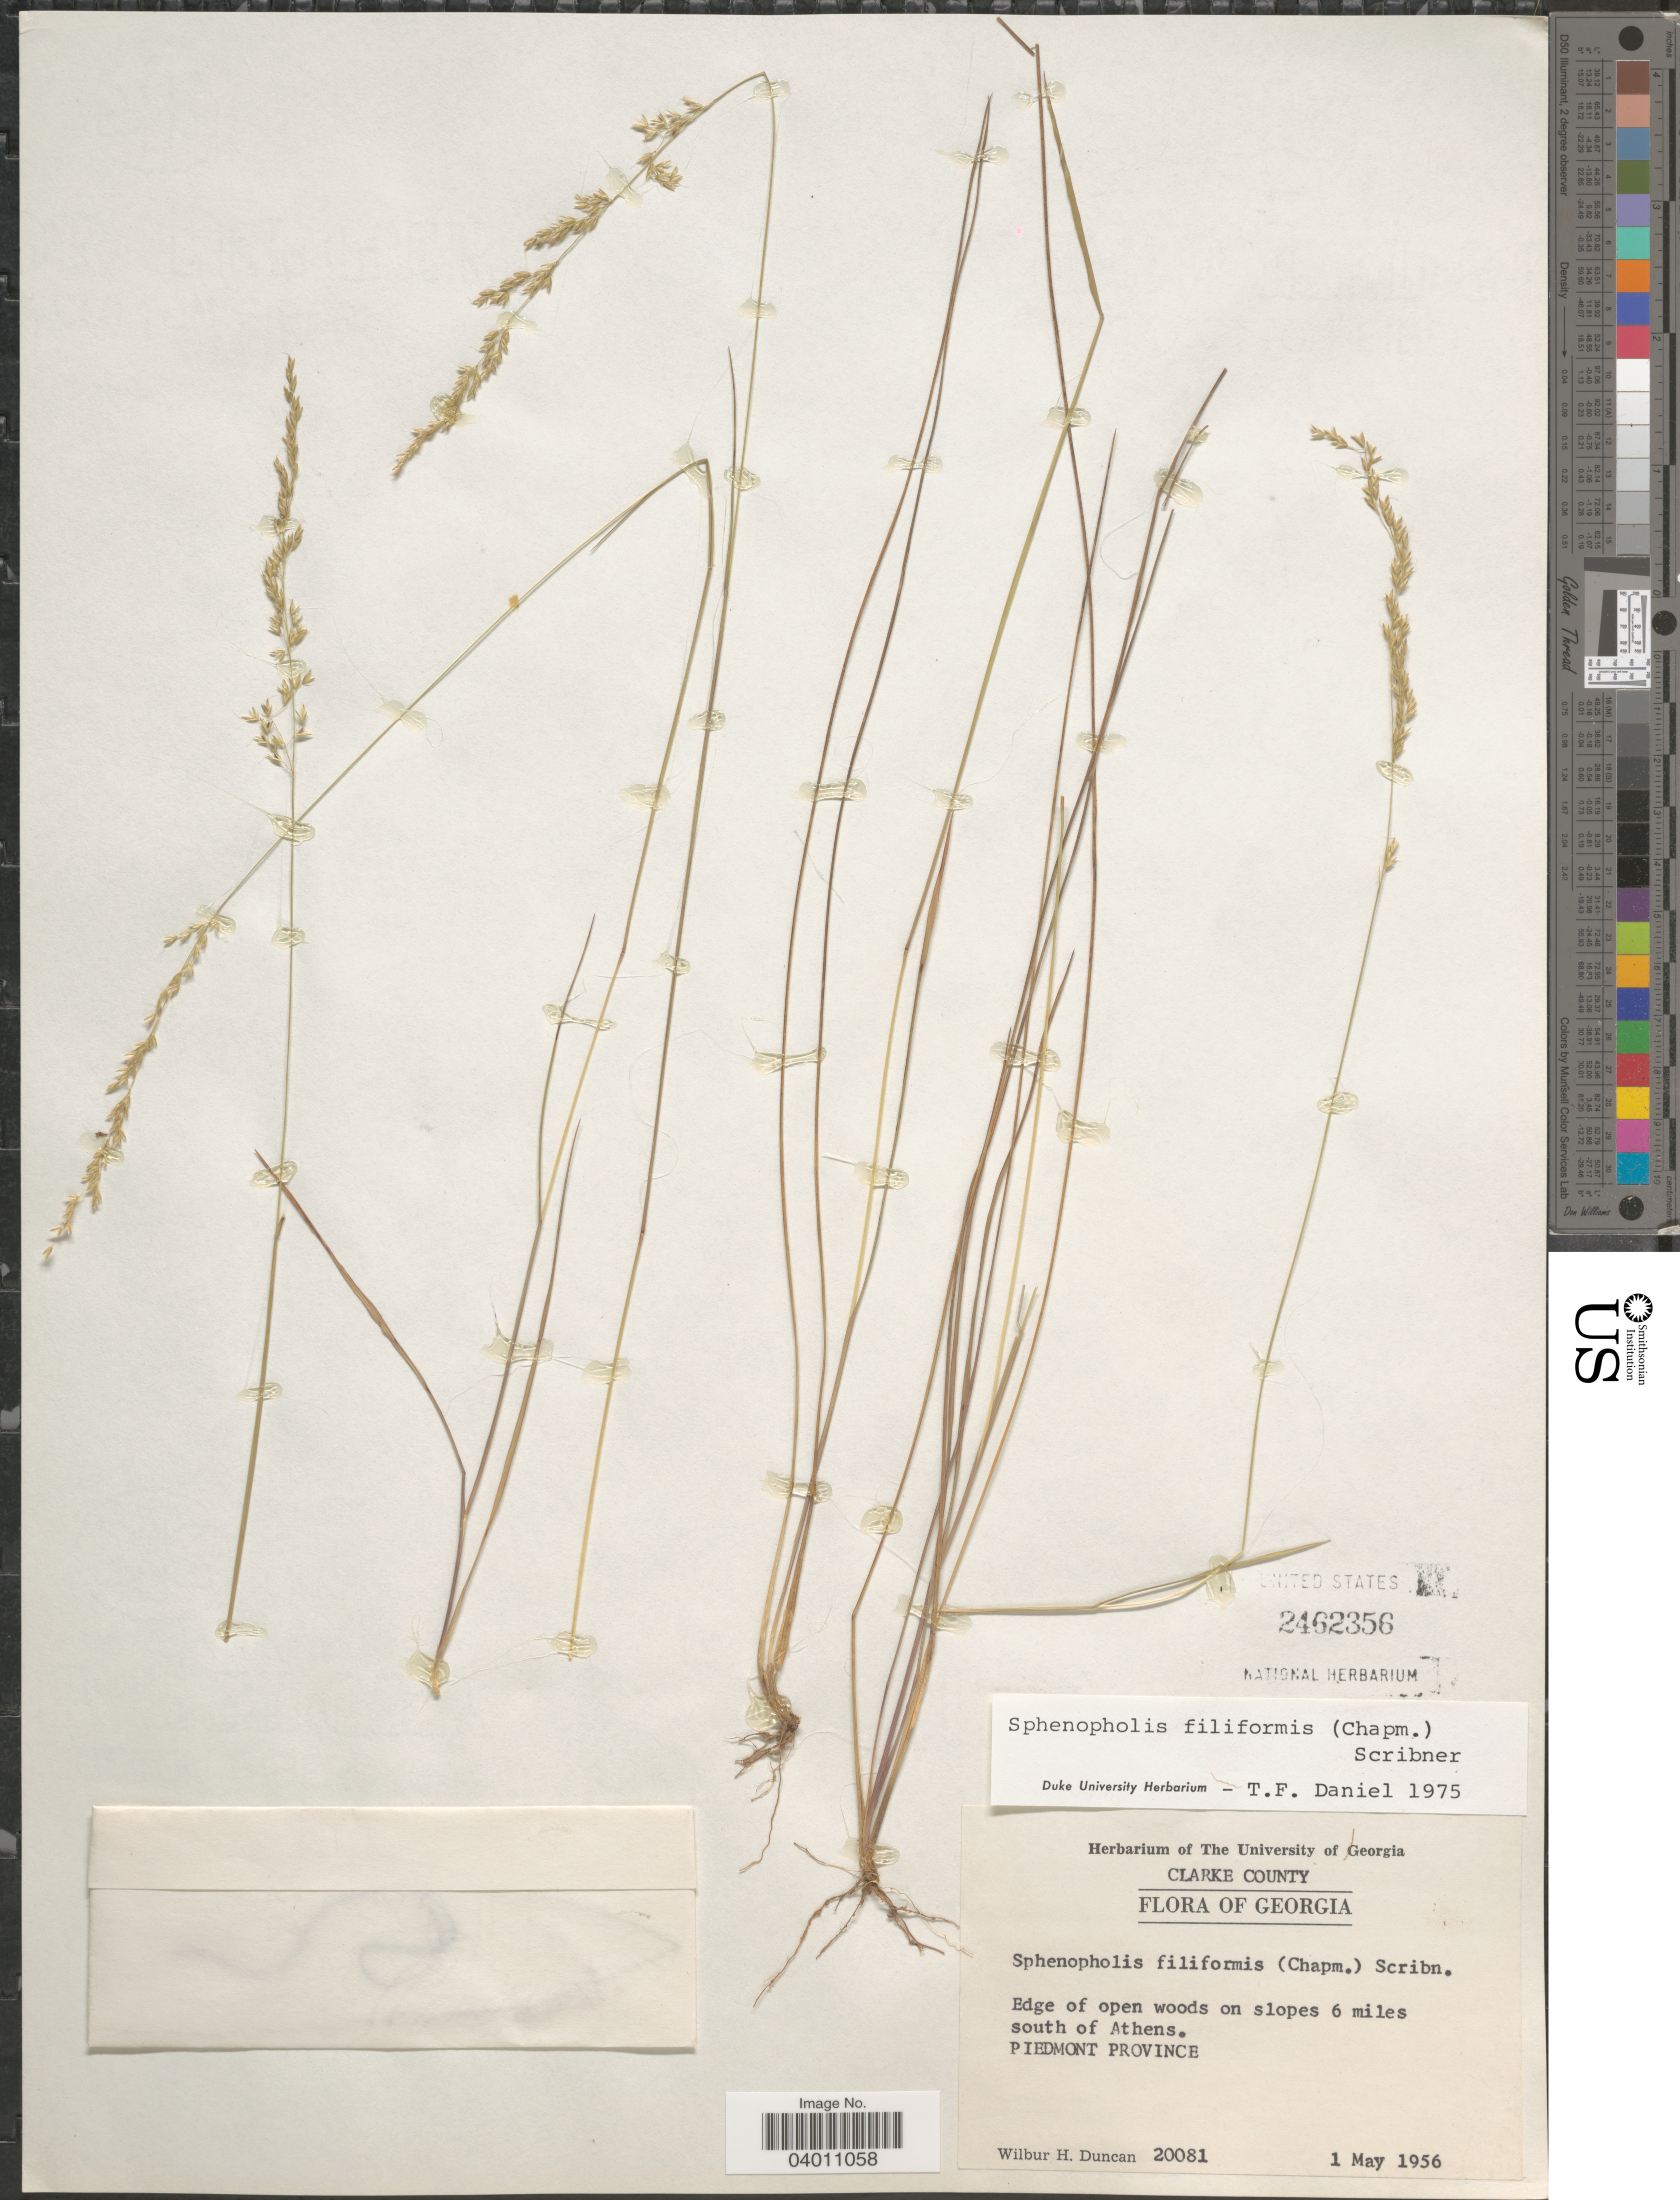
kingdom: Plantae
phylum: Tracheophyta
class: Liliopsida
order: Poales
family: Poaceae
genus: Sphenopholis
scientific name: Sphenopholis filiformis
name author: (Chapm.) Scribn.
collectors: W. H. Duncan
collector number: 20081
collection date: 1956-05-01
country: United States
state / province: Georgia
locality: Clarke County. On slopes 6 miles south of Athens. Piedmont Province.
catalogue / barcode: US 2462356